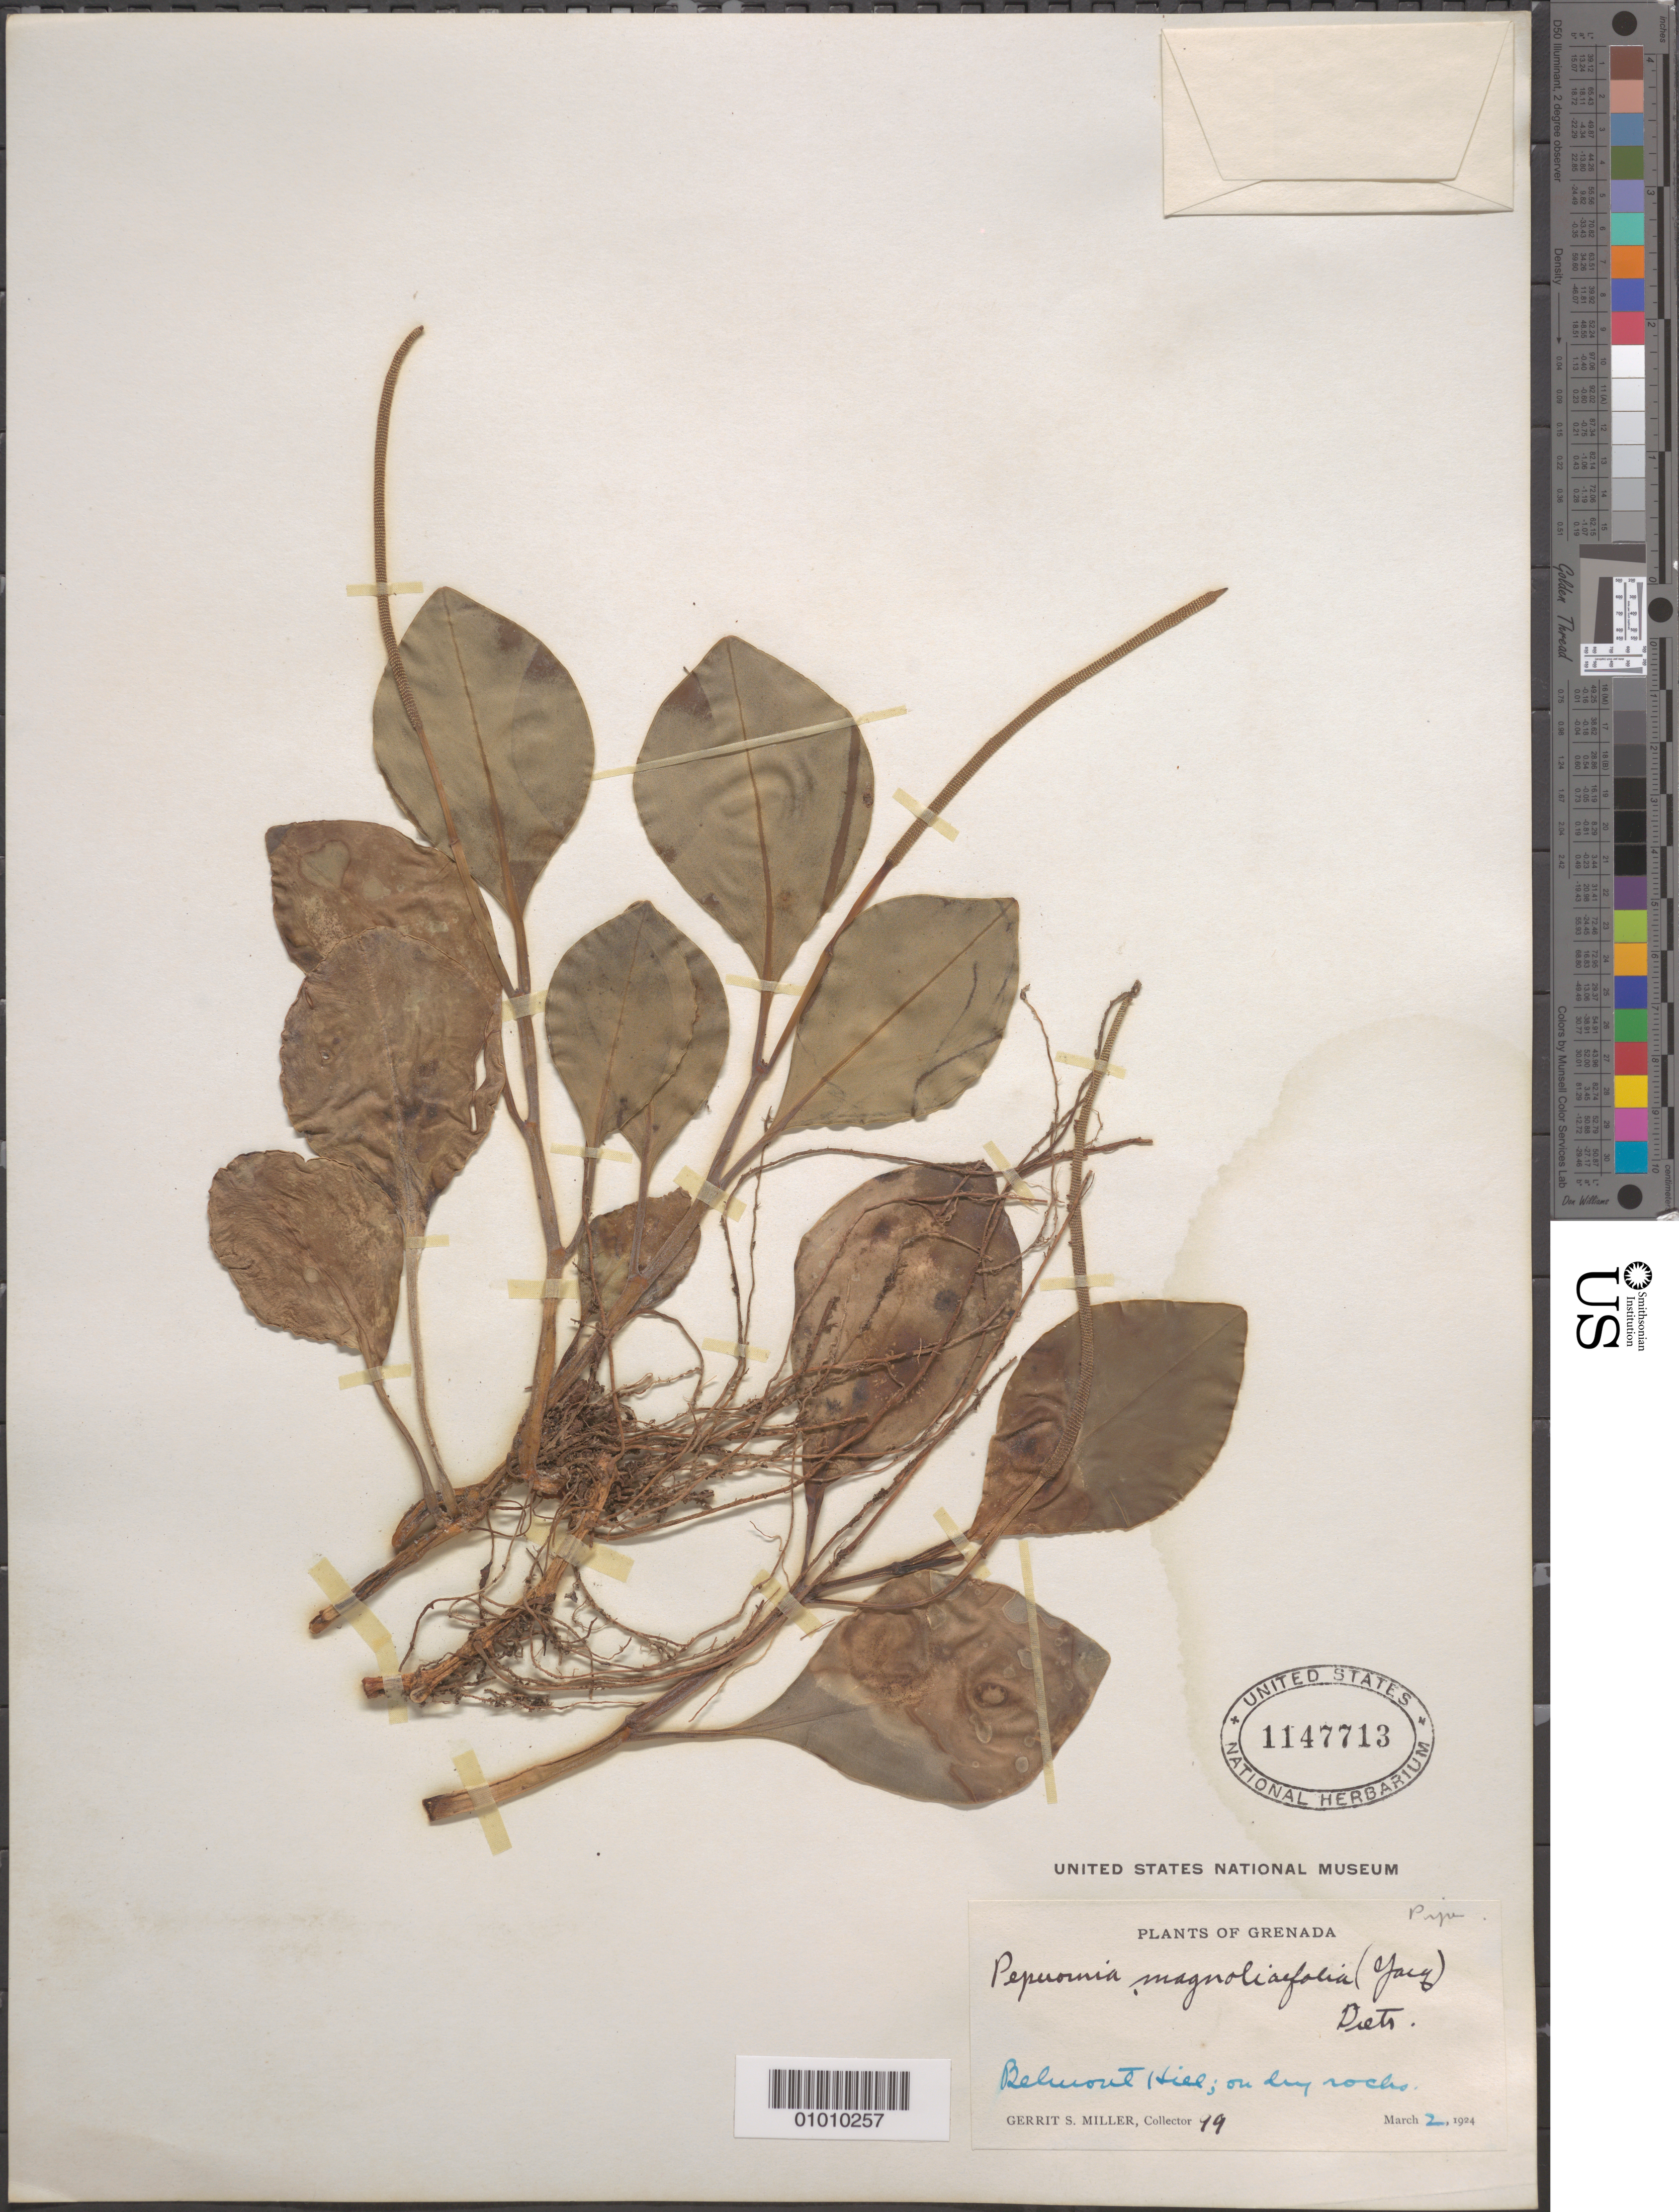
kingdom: Plantae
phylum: Tracheophyta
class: Magnoliopsida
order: Piperales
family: Piperaceae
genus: Peperomia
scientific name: Peperomia magnoliifolia var. brevirostrata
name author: Dahlst.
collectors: G. S. Miller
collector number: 99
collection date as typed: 02 Mar 1904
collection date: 1904-03-02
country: Grenada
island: Grenada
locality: Belmont Hill, on dry rocks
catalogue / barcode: US 1147713